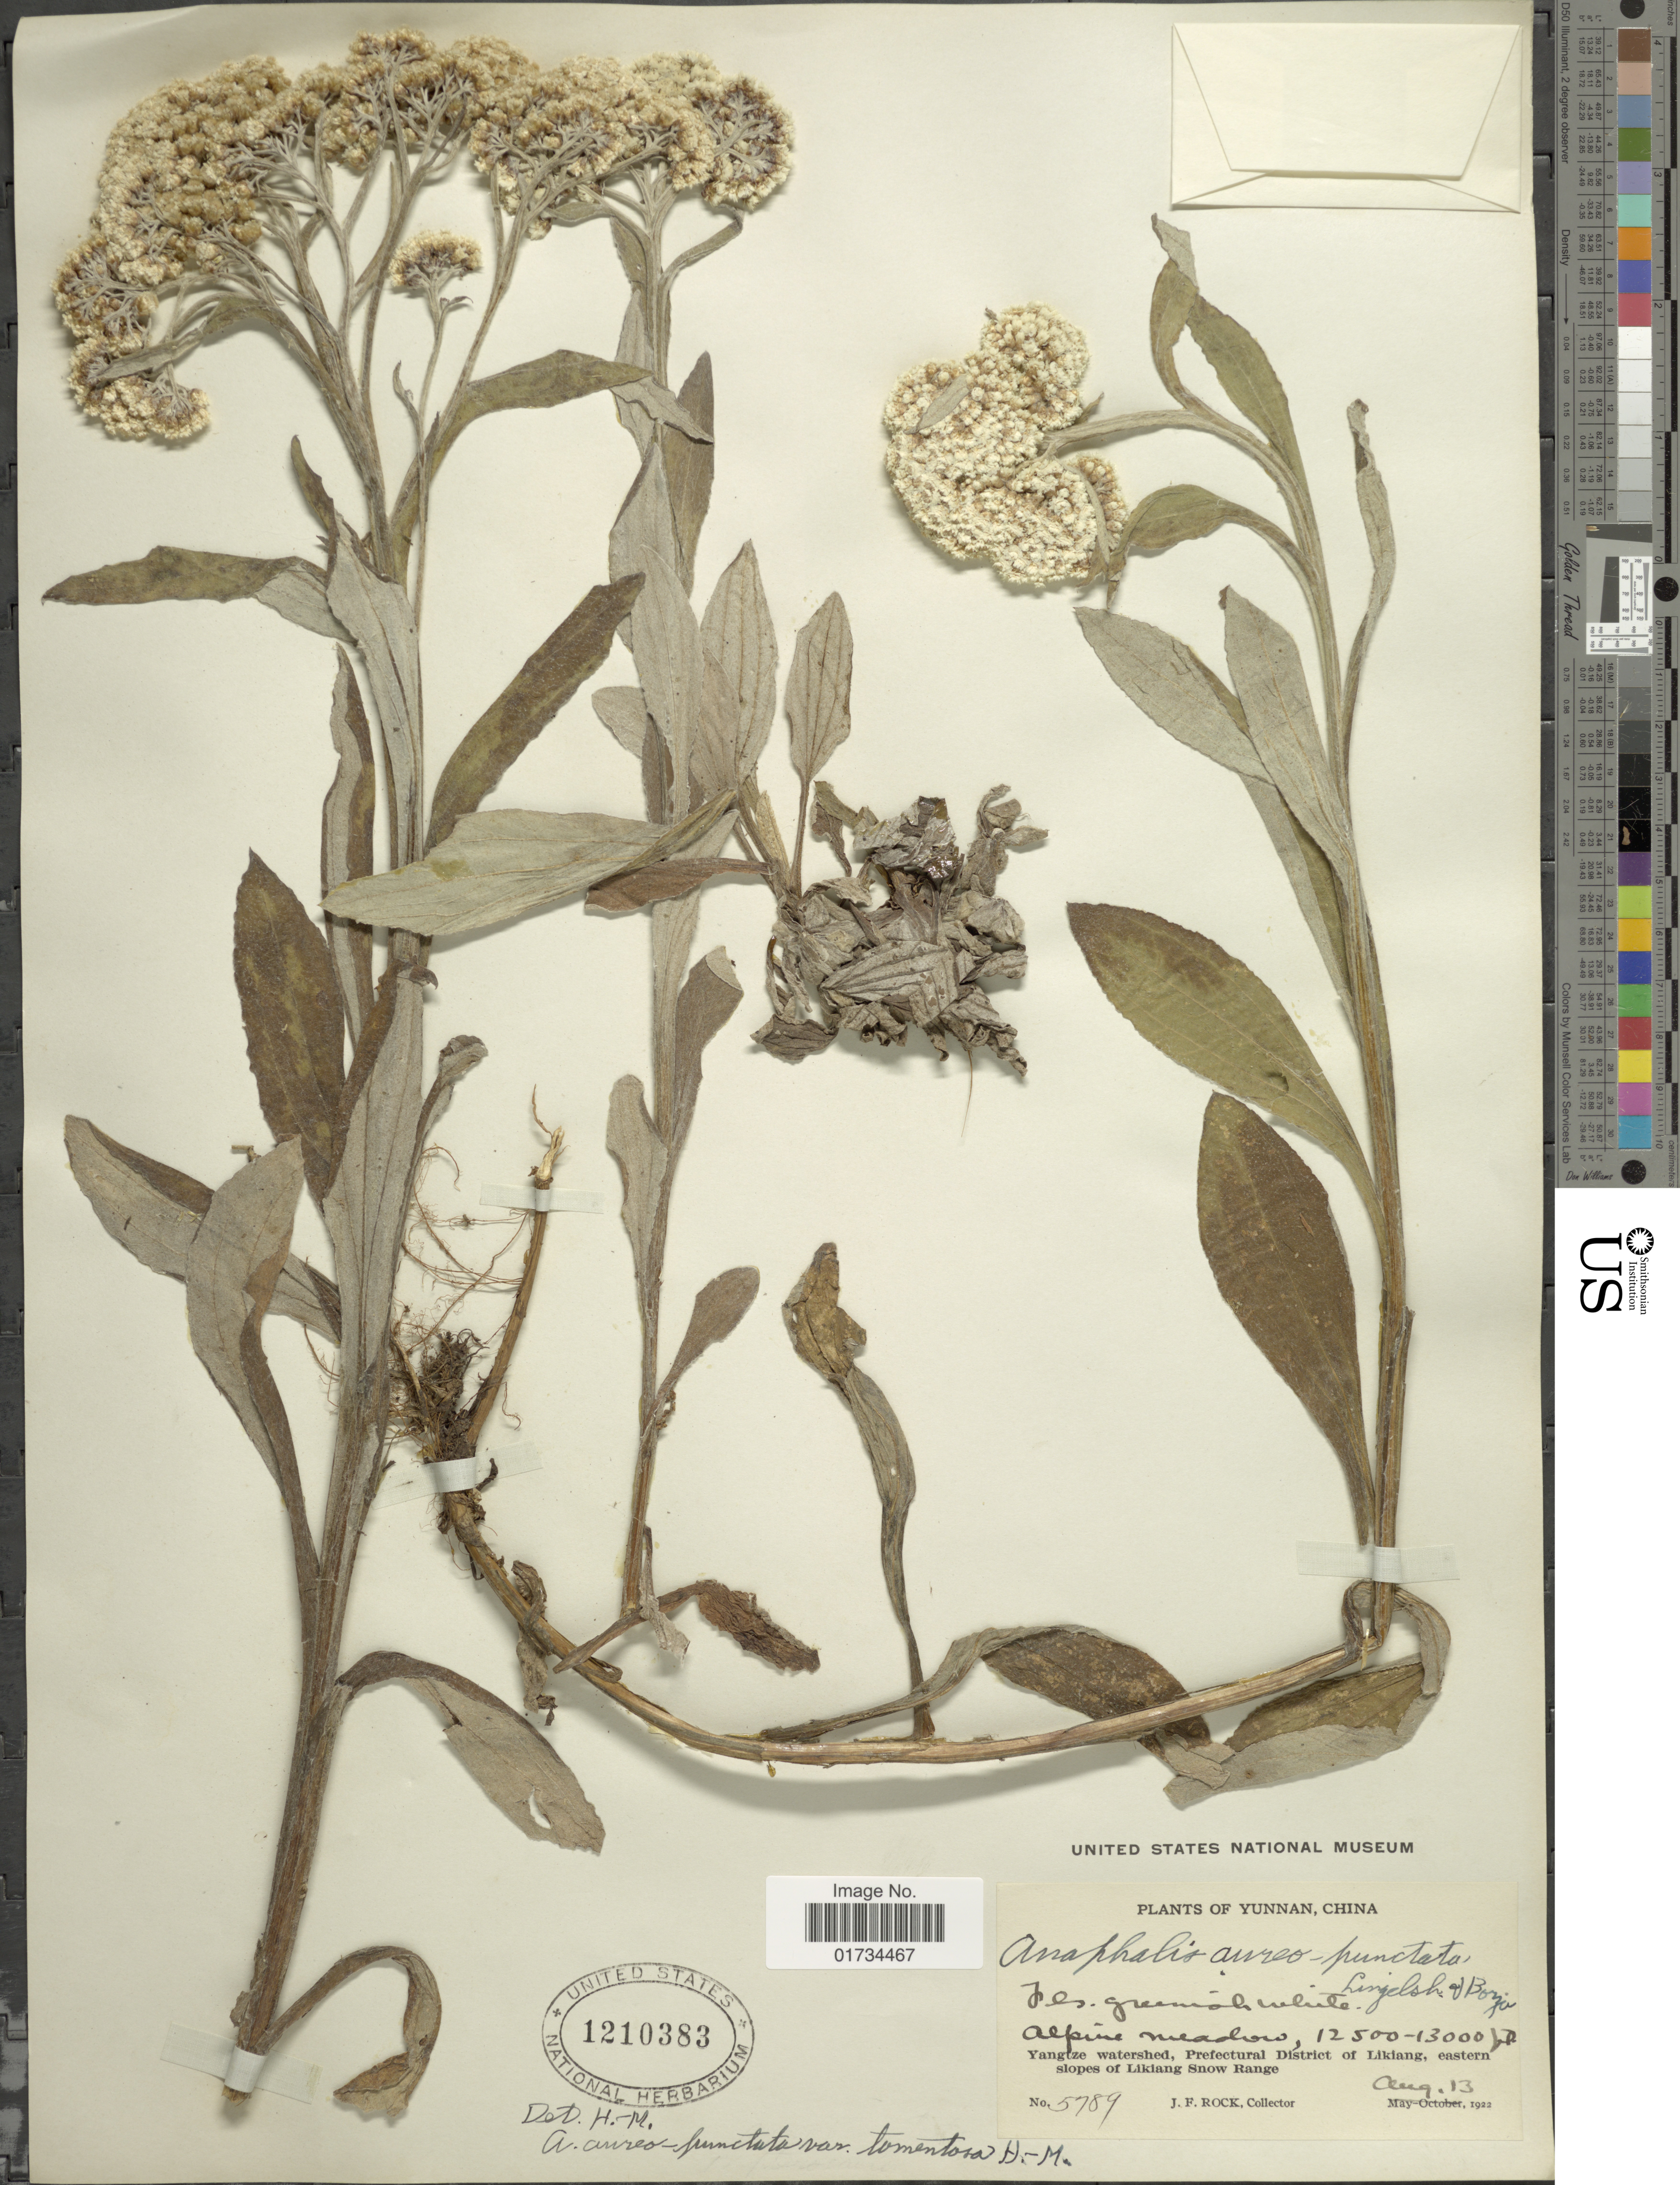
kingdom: Plantae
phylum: Tracheophyta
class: Magnoliopsida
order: Asterales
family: Asteraceae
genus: Anaphalis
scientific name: Anaphalis aureopunctata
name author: Lingelsh. & Borza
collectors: J. Rock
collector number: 5789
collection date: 1922-08-13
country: China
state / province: Yunnan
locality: Yunnan, China, Alpine meadow. Yangtze watershed, Preftural District of Likian, eastern slopes of Likian Snow Range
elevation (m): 3810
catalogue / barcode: US 1210383